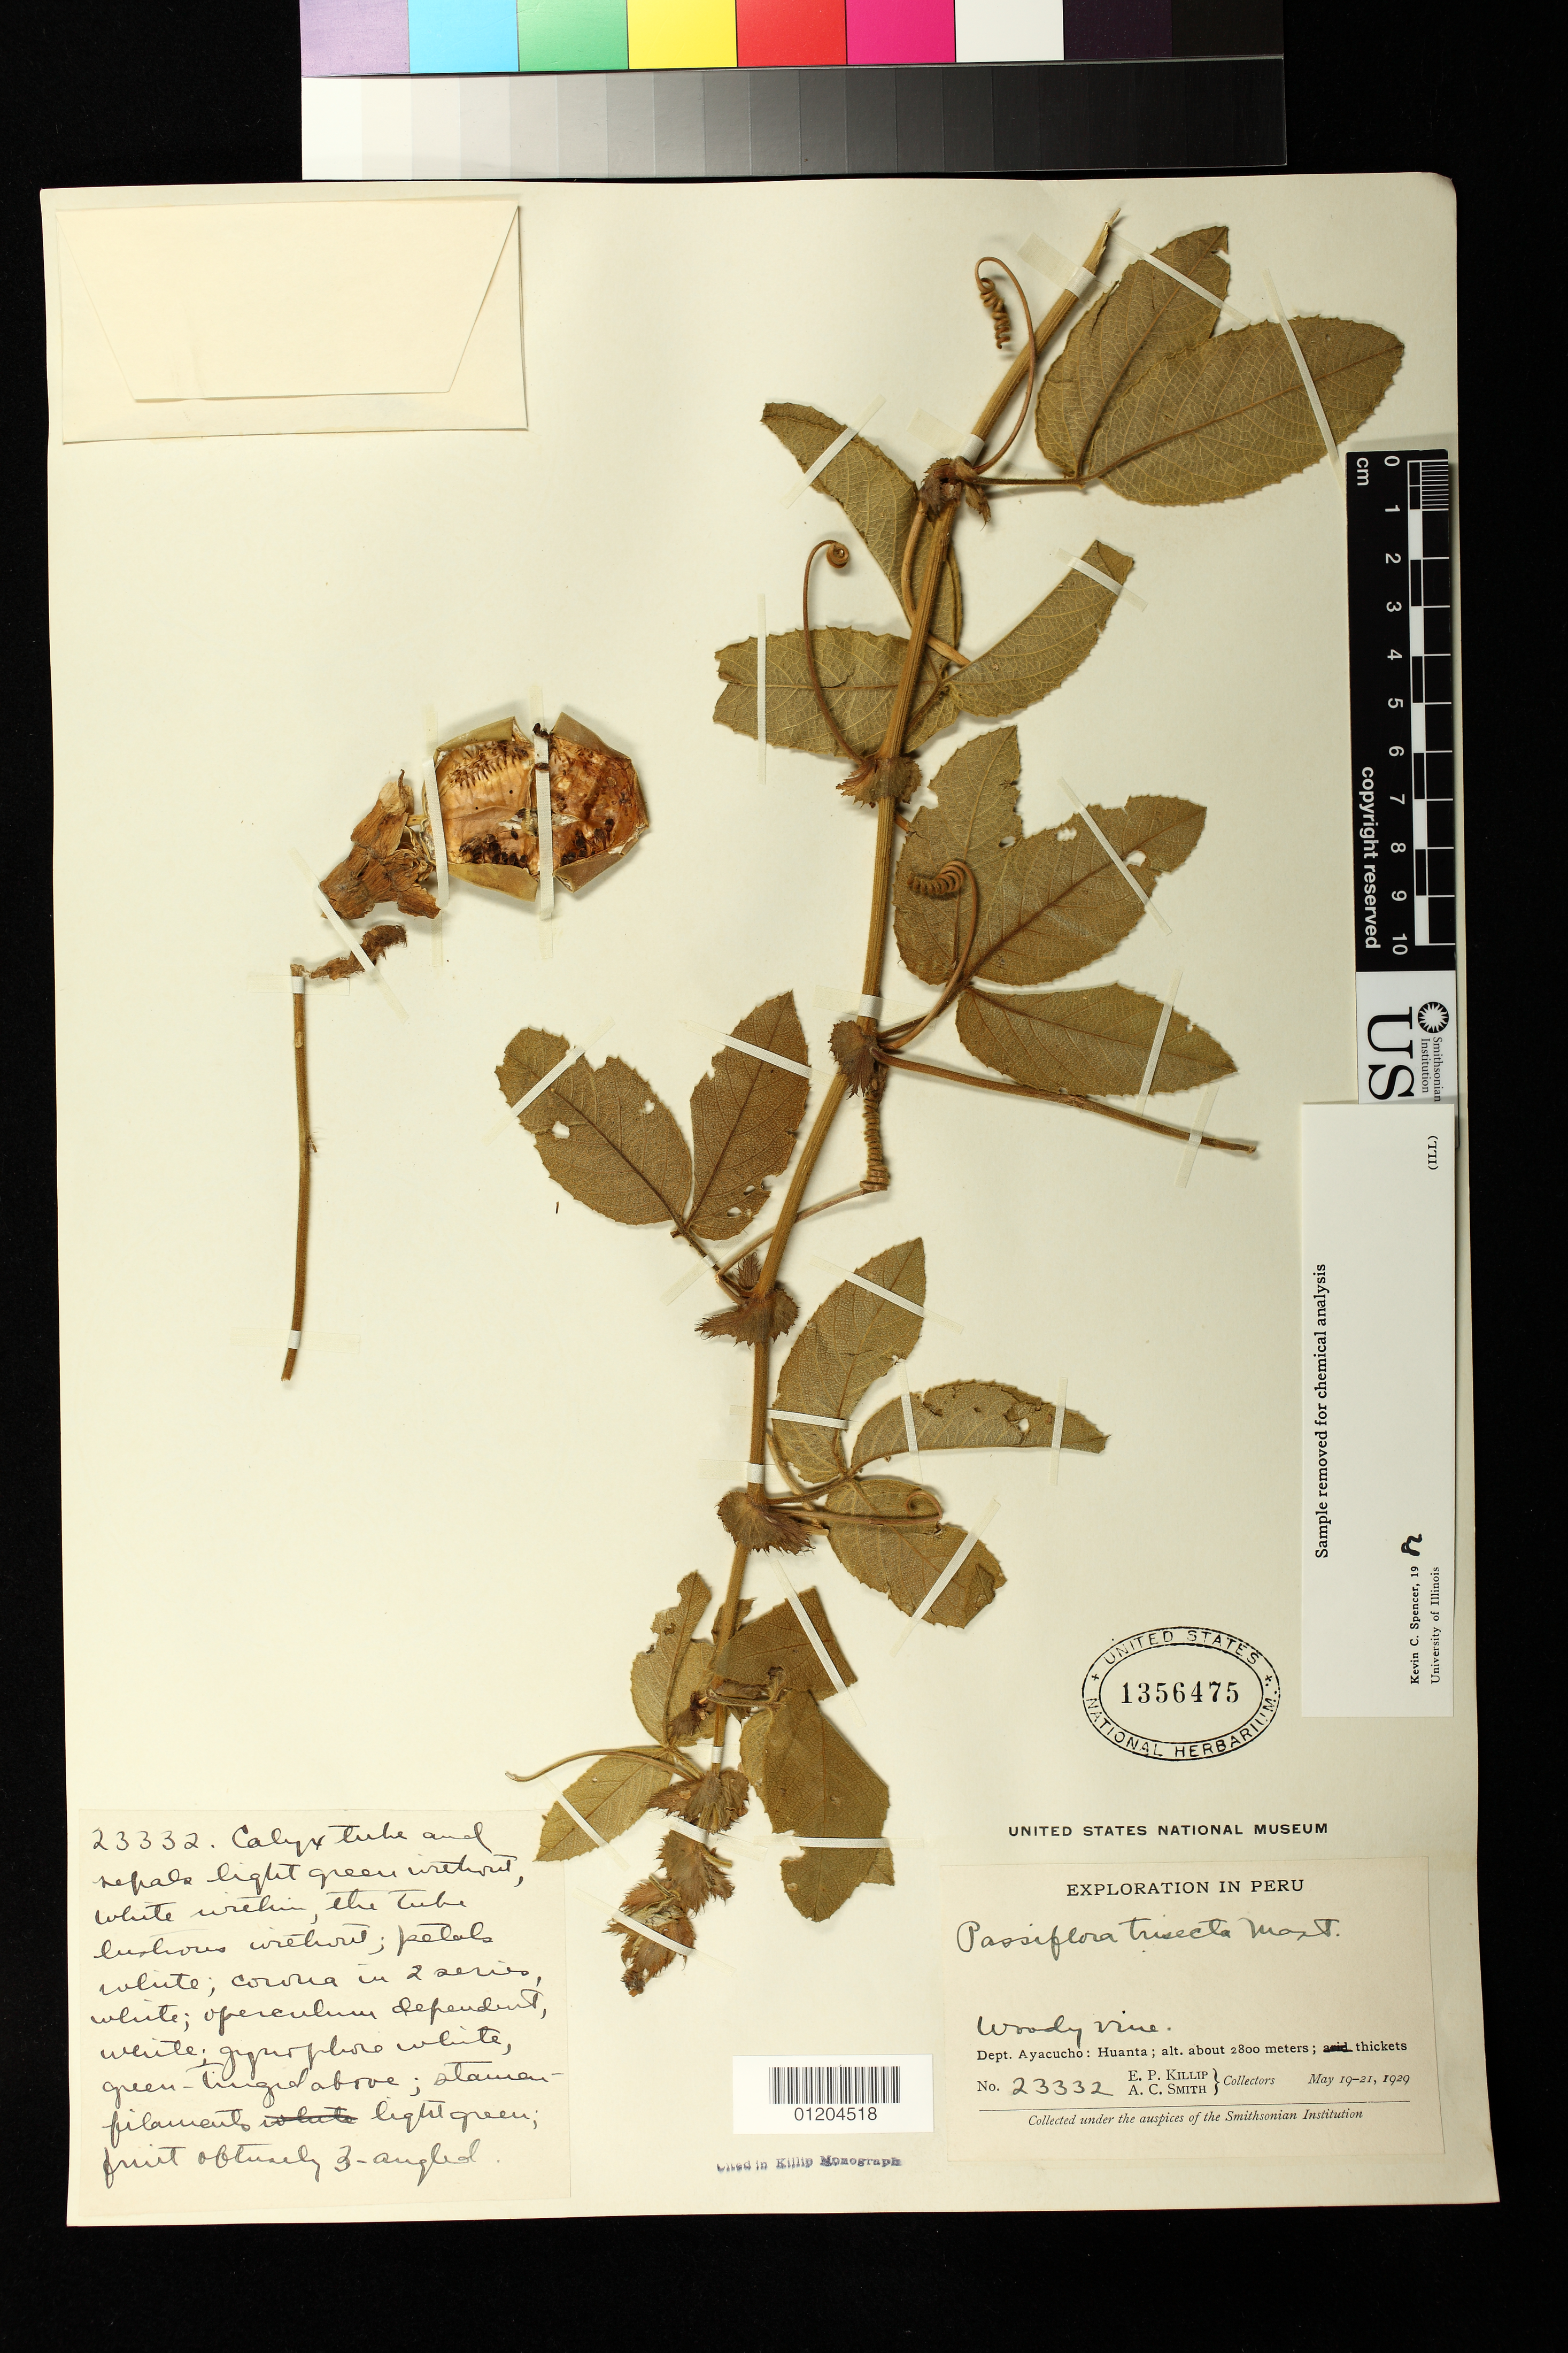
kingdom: Plantae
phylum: Tracheophyta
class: Magnoliopsida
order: Malpighiales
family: Passifloraceae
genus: Passiflora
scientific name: Passiflora trisecta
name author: Mast.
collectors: E. P. Killip & A. C. Smith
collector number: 23332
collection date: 1929-05-19/1929-05-21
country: Peru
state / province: Ayacucho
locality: Huanta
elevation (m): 2800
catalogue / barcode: US 1356475